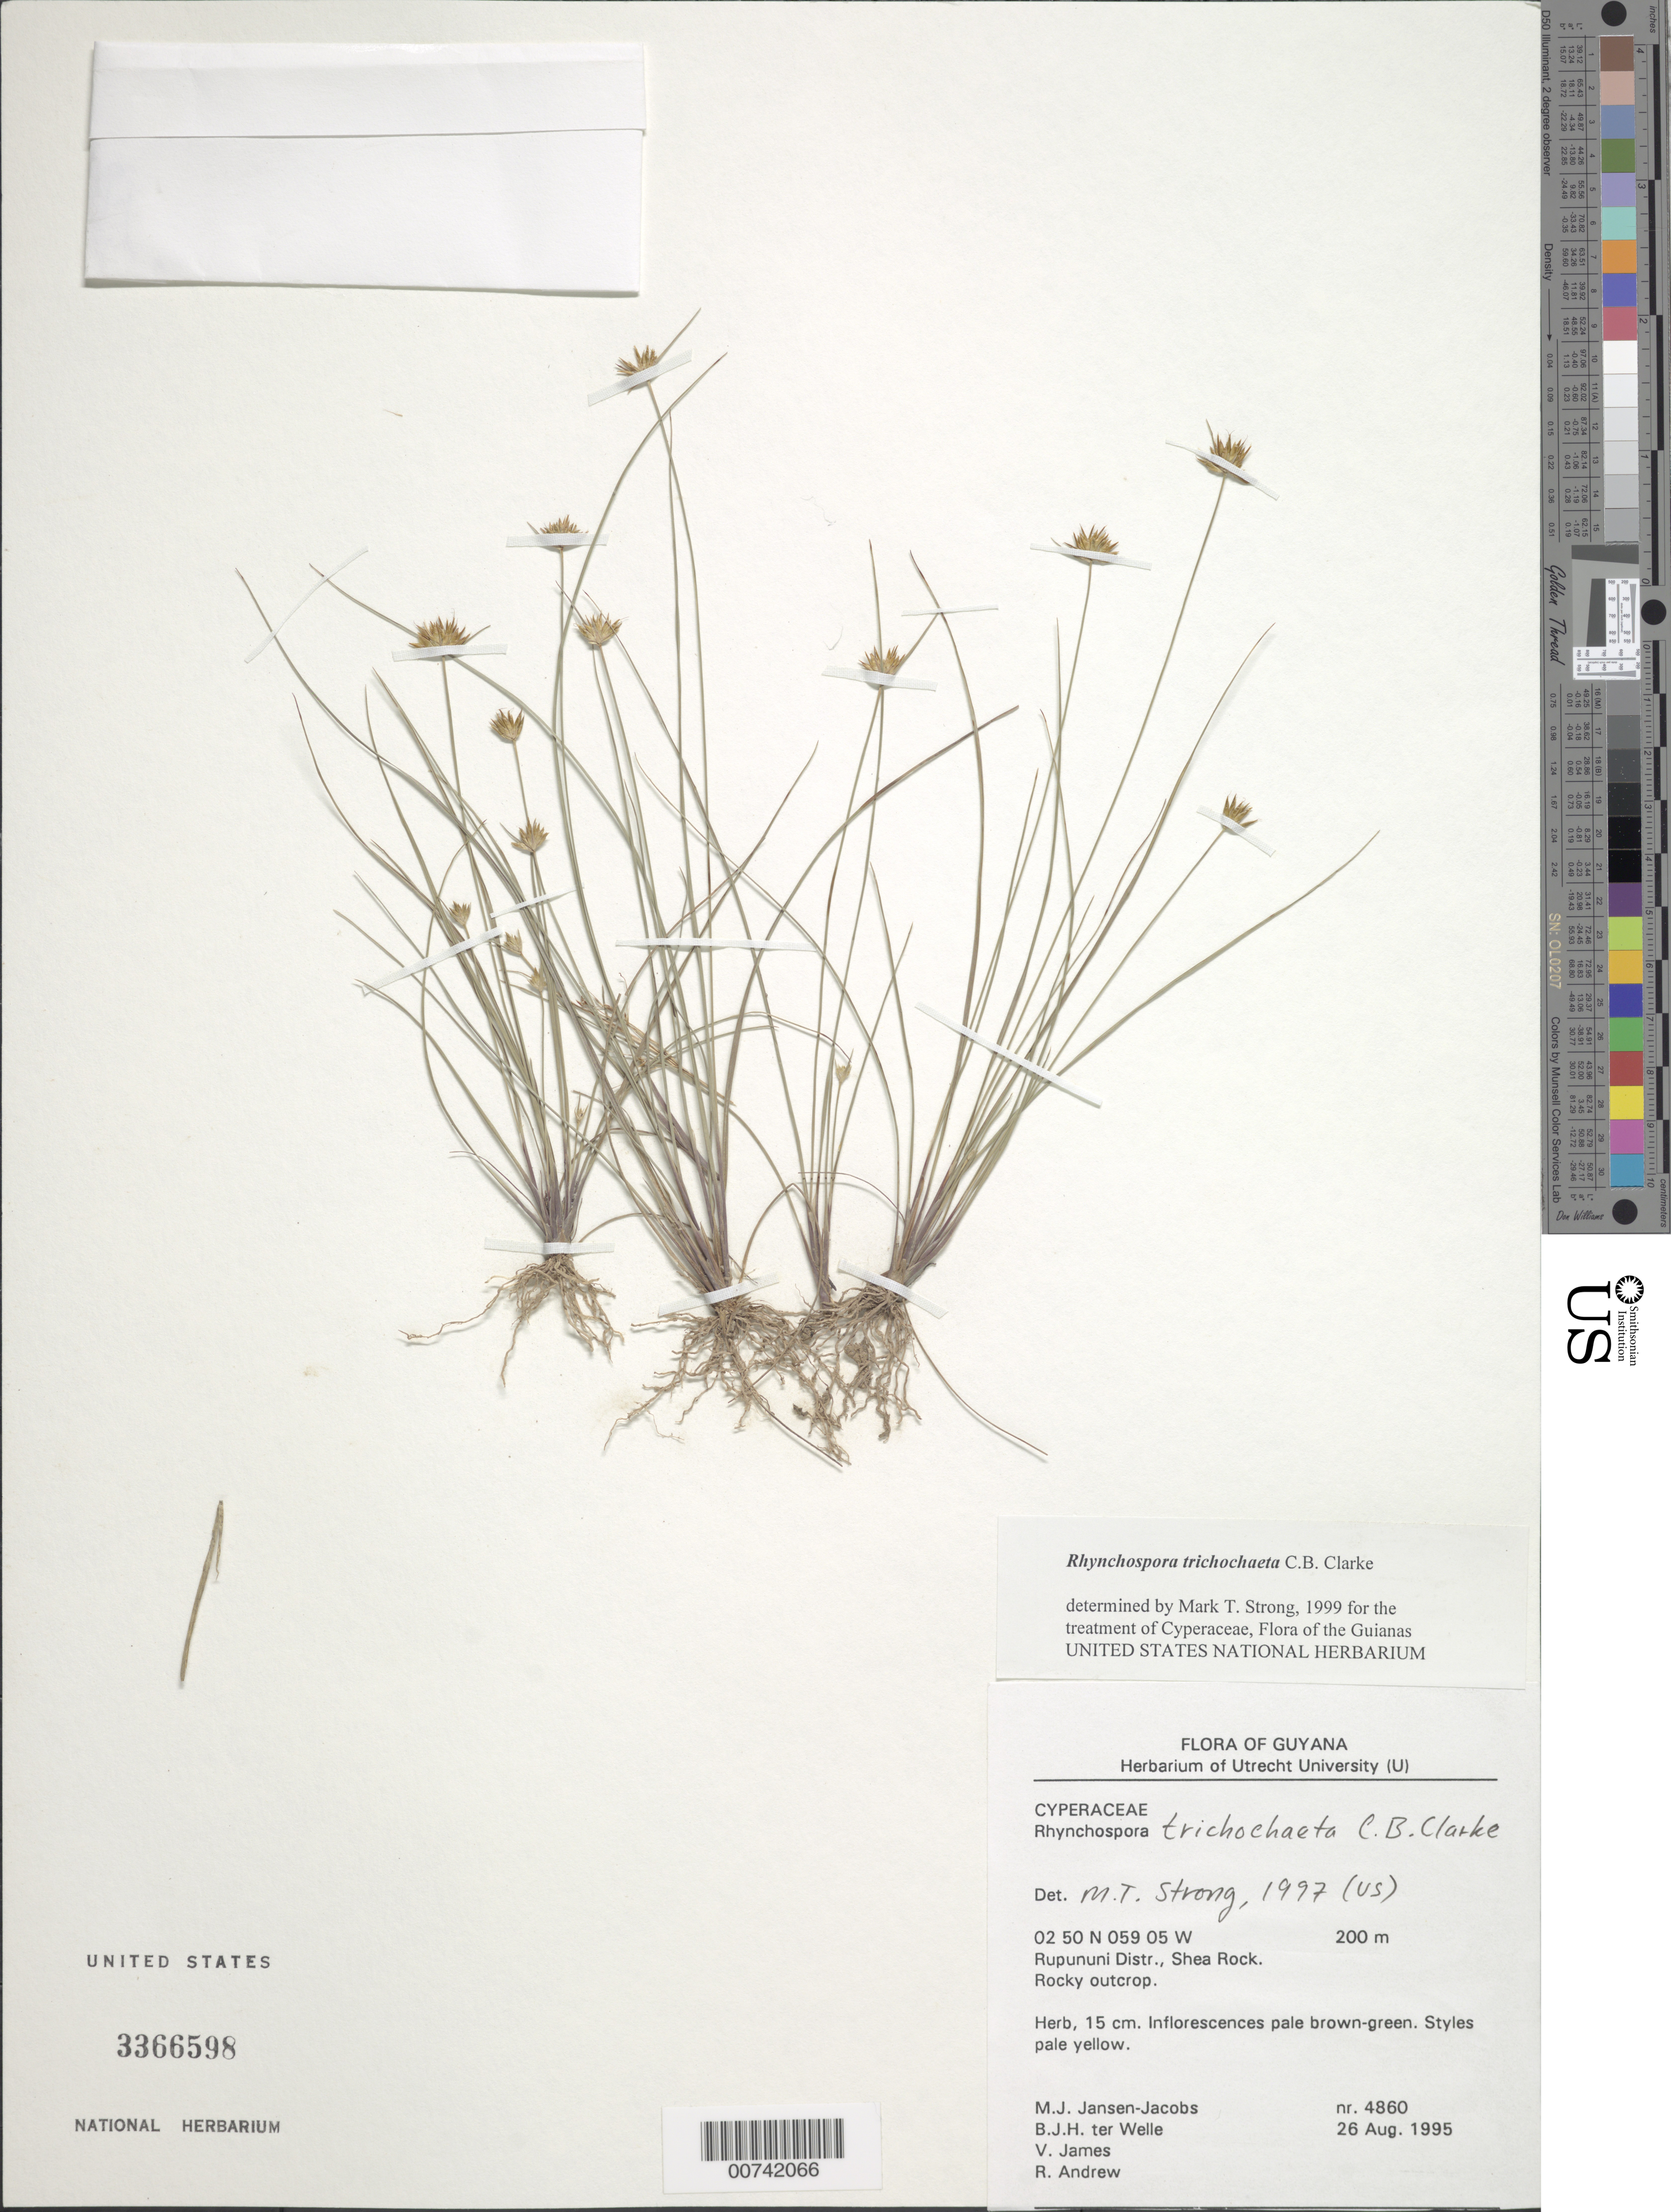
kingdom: Plantae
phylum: Tracheophyta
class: Liliopsida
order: Poales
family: Cyperaceae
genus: Rhynchospora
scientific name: Rhynchospora trichochaeta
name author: C.B. Clarke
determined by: Strong, M. T., (US), Smithsonian Institution - National Museum of Natural History (UNITED STATES)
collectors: M. J. Jansen-Jacobs, B. Welle, V. James & R. Andrew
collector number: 4860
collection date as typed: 26-Aug-95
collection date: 1995-08-26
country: Guyana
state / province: U. Takutu-U. Essequibo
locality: Shea Rock, Rupununi Dist.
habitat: Rocky outcrop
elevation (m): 200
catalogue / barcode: US 3366598